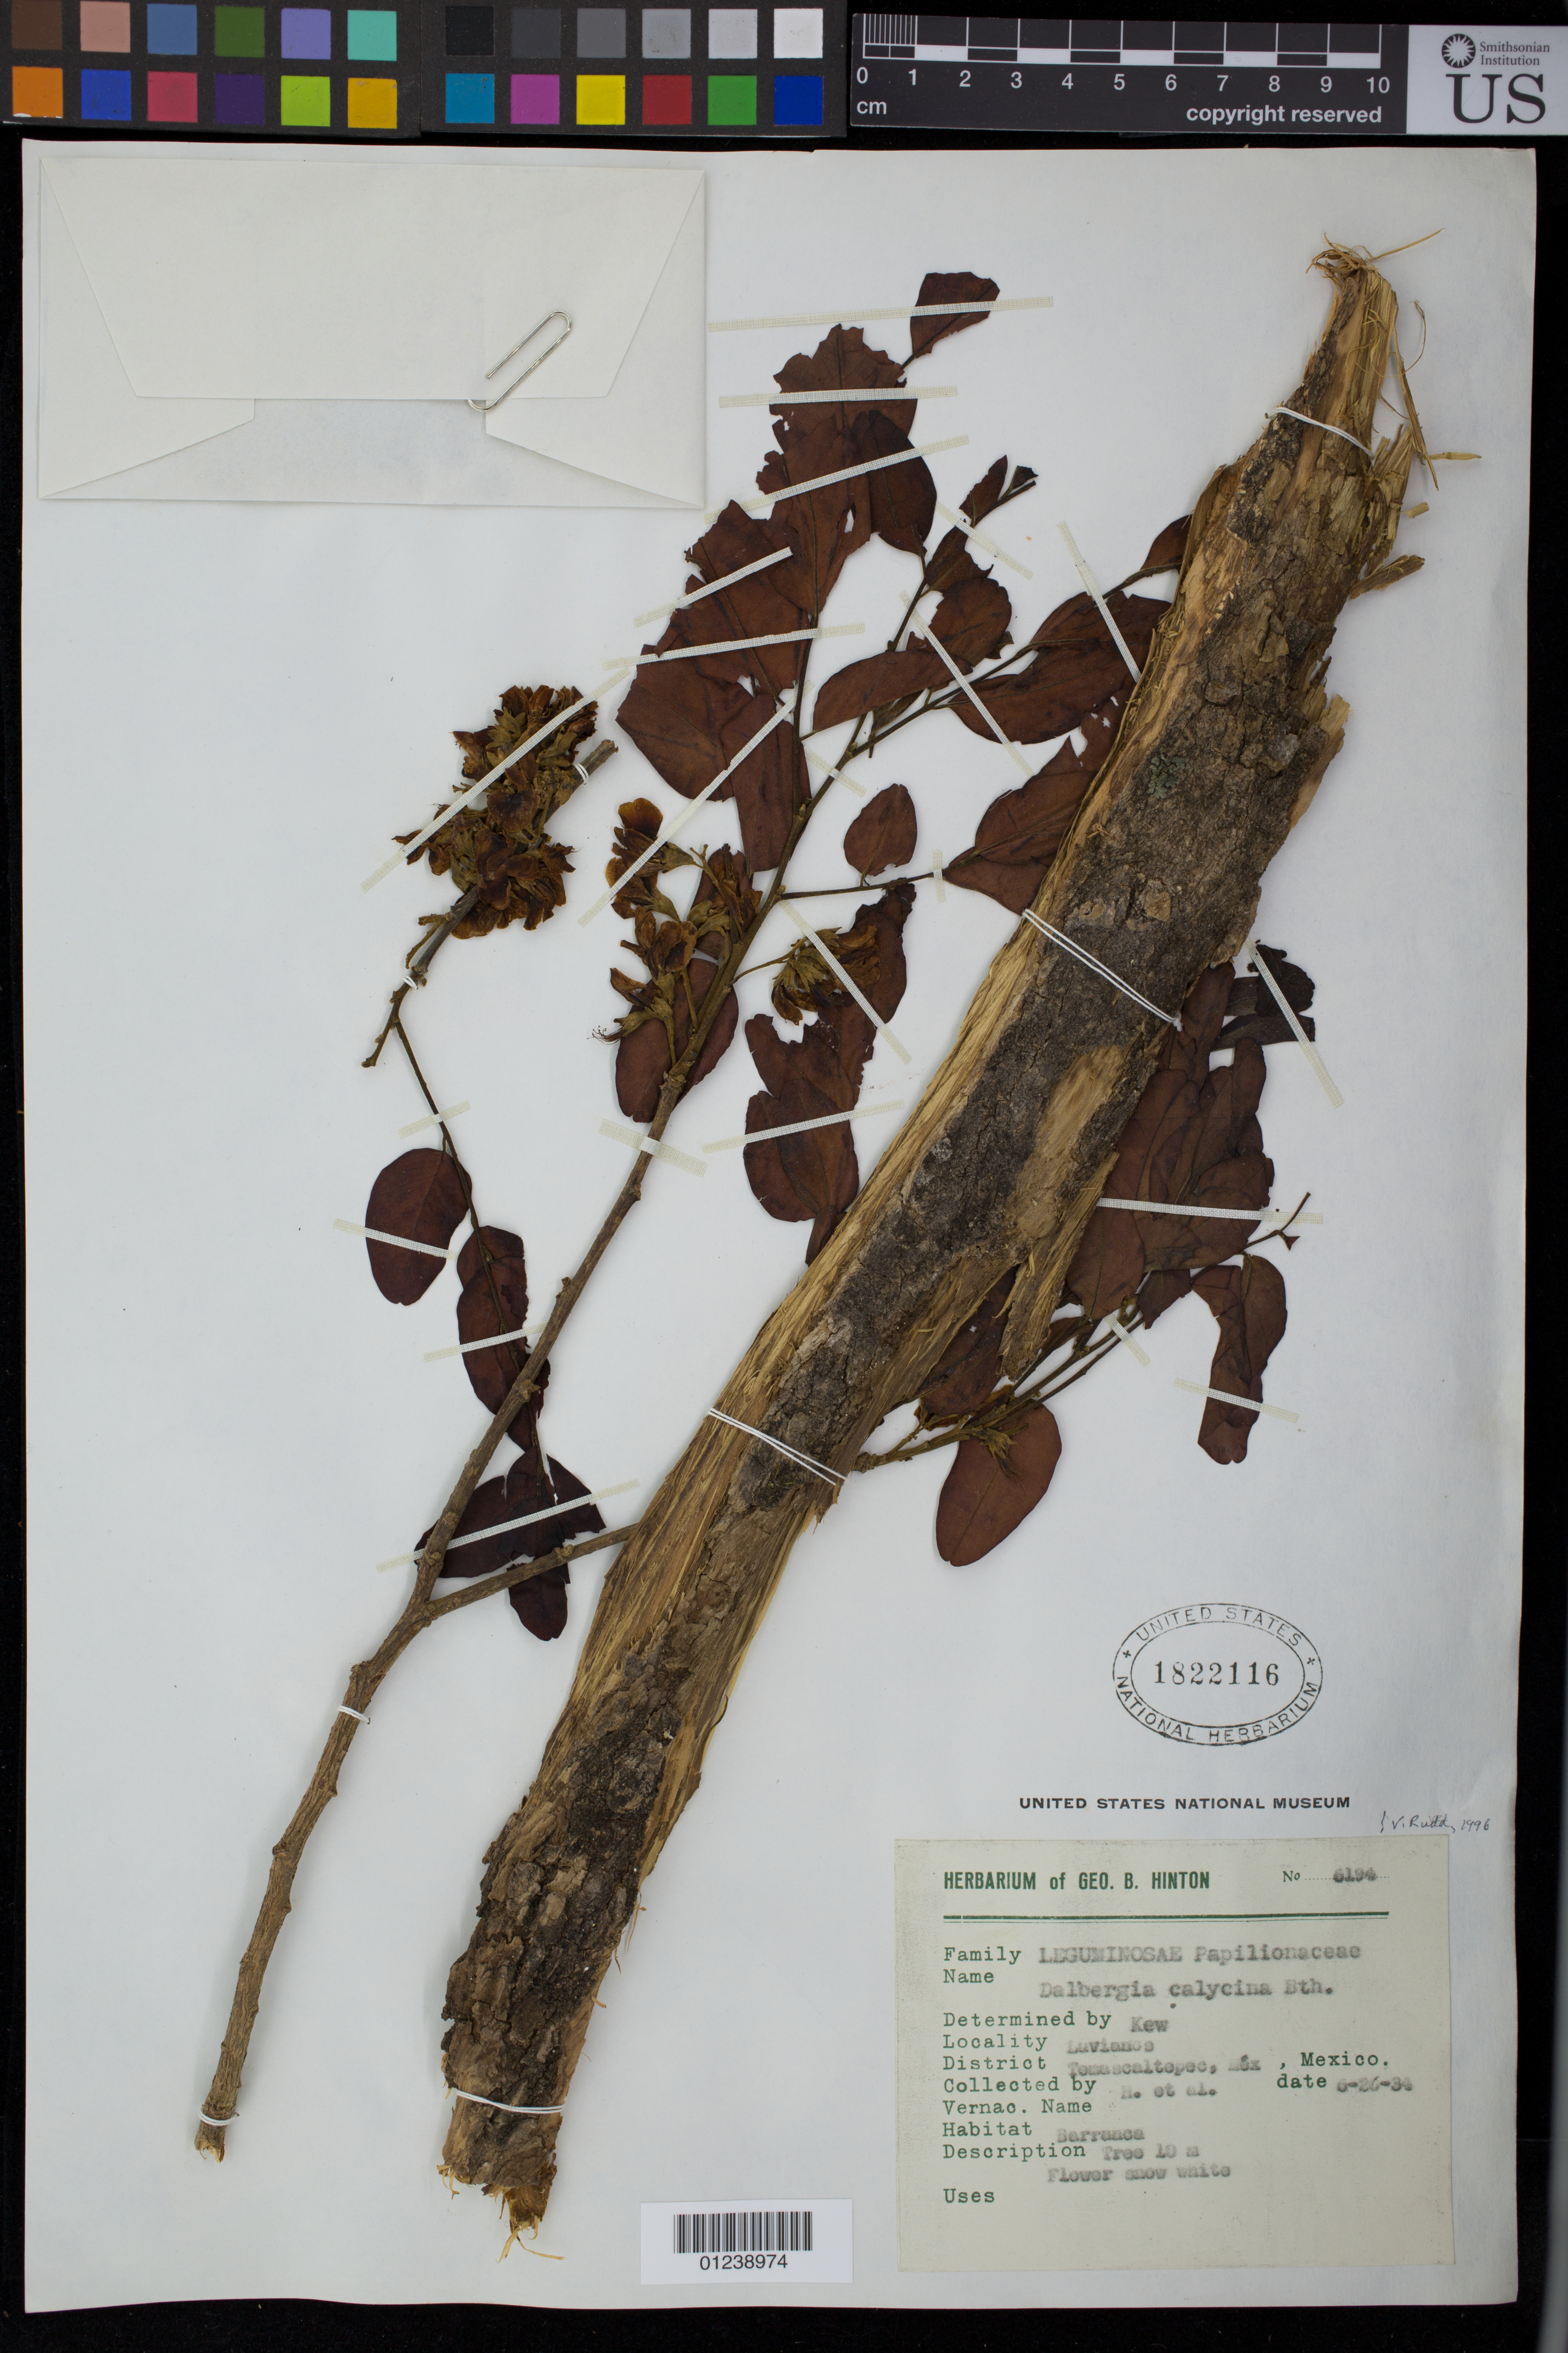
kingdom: Plantae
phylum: Tracheophyta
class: Magnoliopsida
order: Fabales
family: Fabaceae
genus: Dalbergia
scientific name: Dalbergia calycina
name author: Benth.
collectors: G. B. Hinton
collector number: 6194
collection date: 1934-06-26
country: Mexico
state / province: México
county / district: Temascaltepec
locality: Luvianos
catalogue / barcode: US 1822116